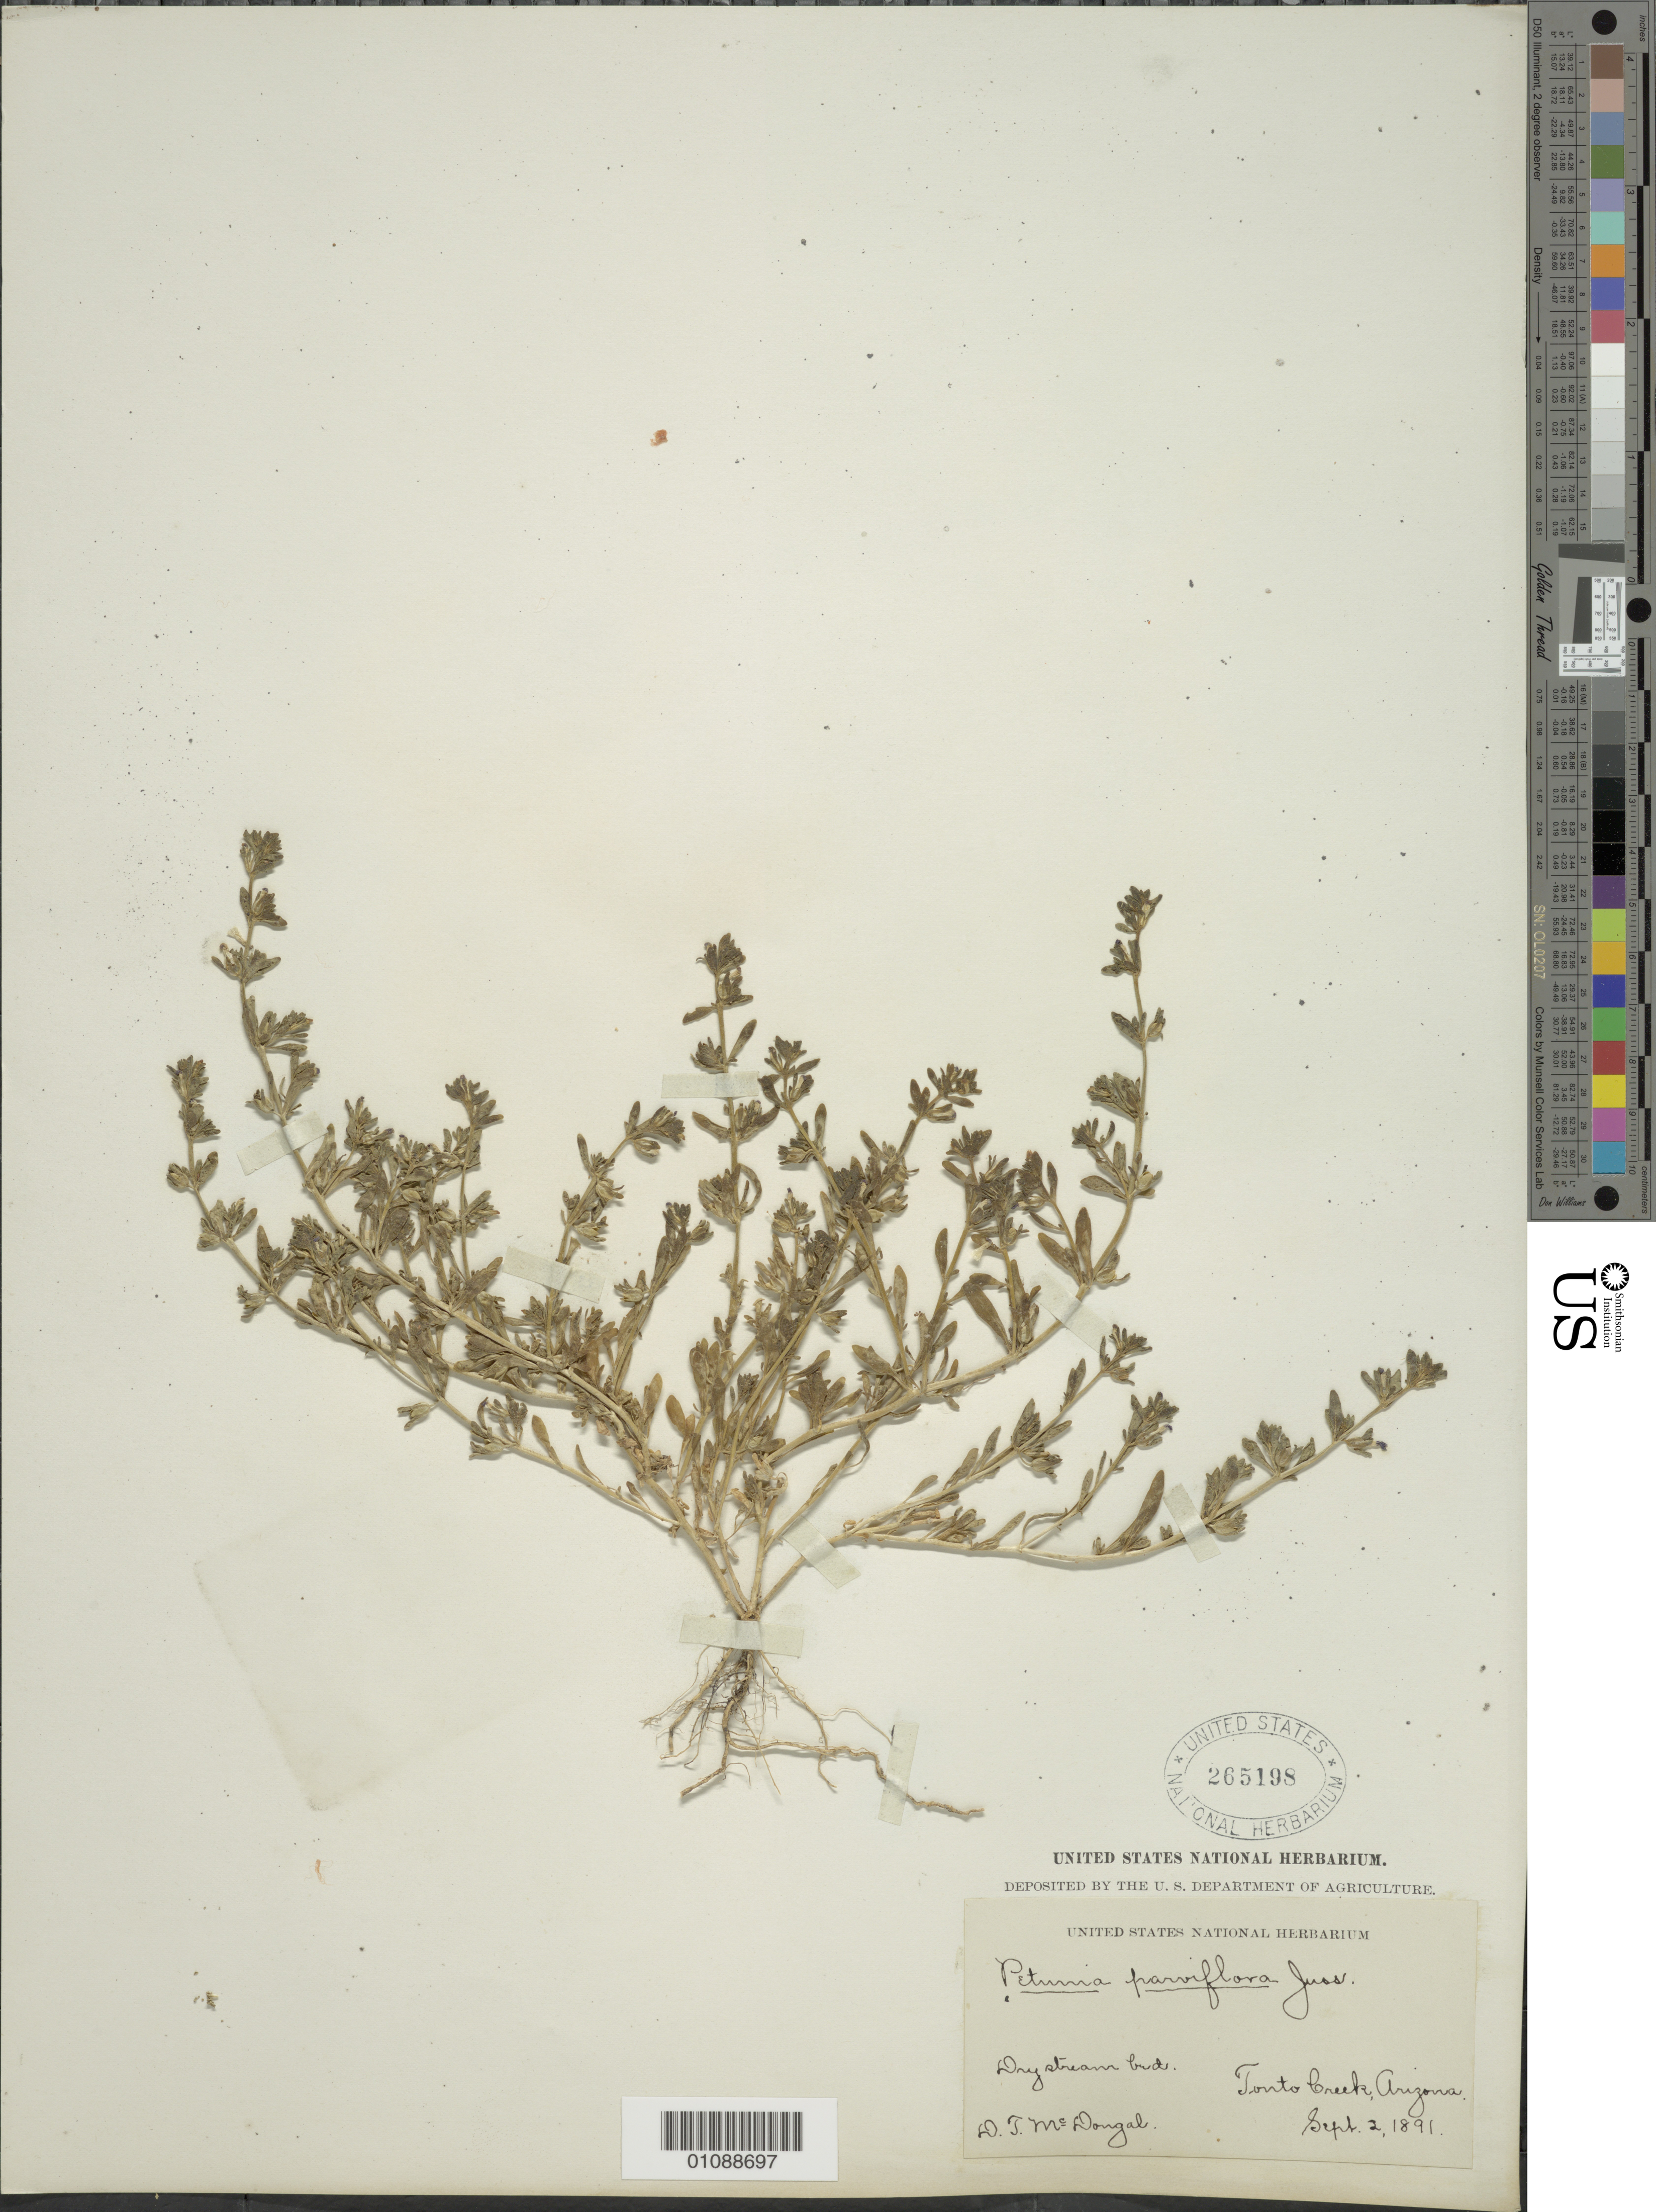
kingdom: Plantae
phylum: Tracheophyta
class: Magnoliopsida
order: Solanales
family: Solanaceae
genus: Petunia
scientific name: Petunia parviflora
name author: Juss.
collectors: D. McDougal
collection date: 1891-09-02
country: United States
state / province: Arizona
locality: Tonto Creek.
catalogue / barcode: US 265198